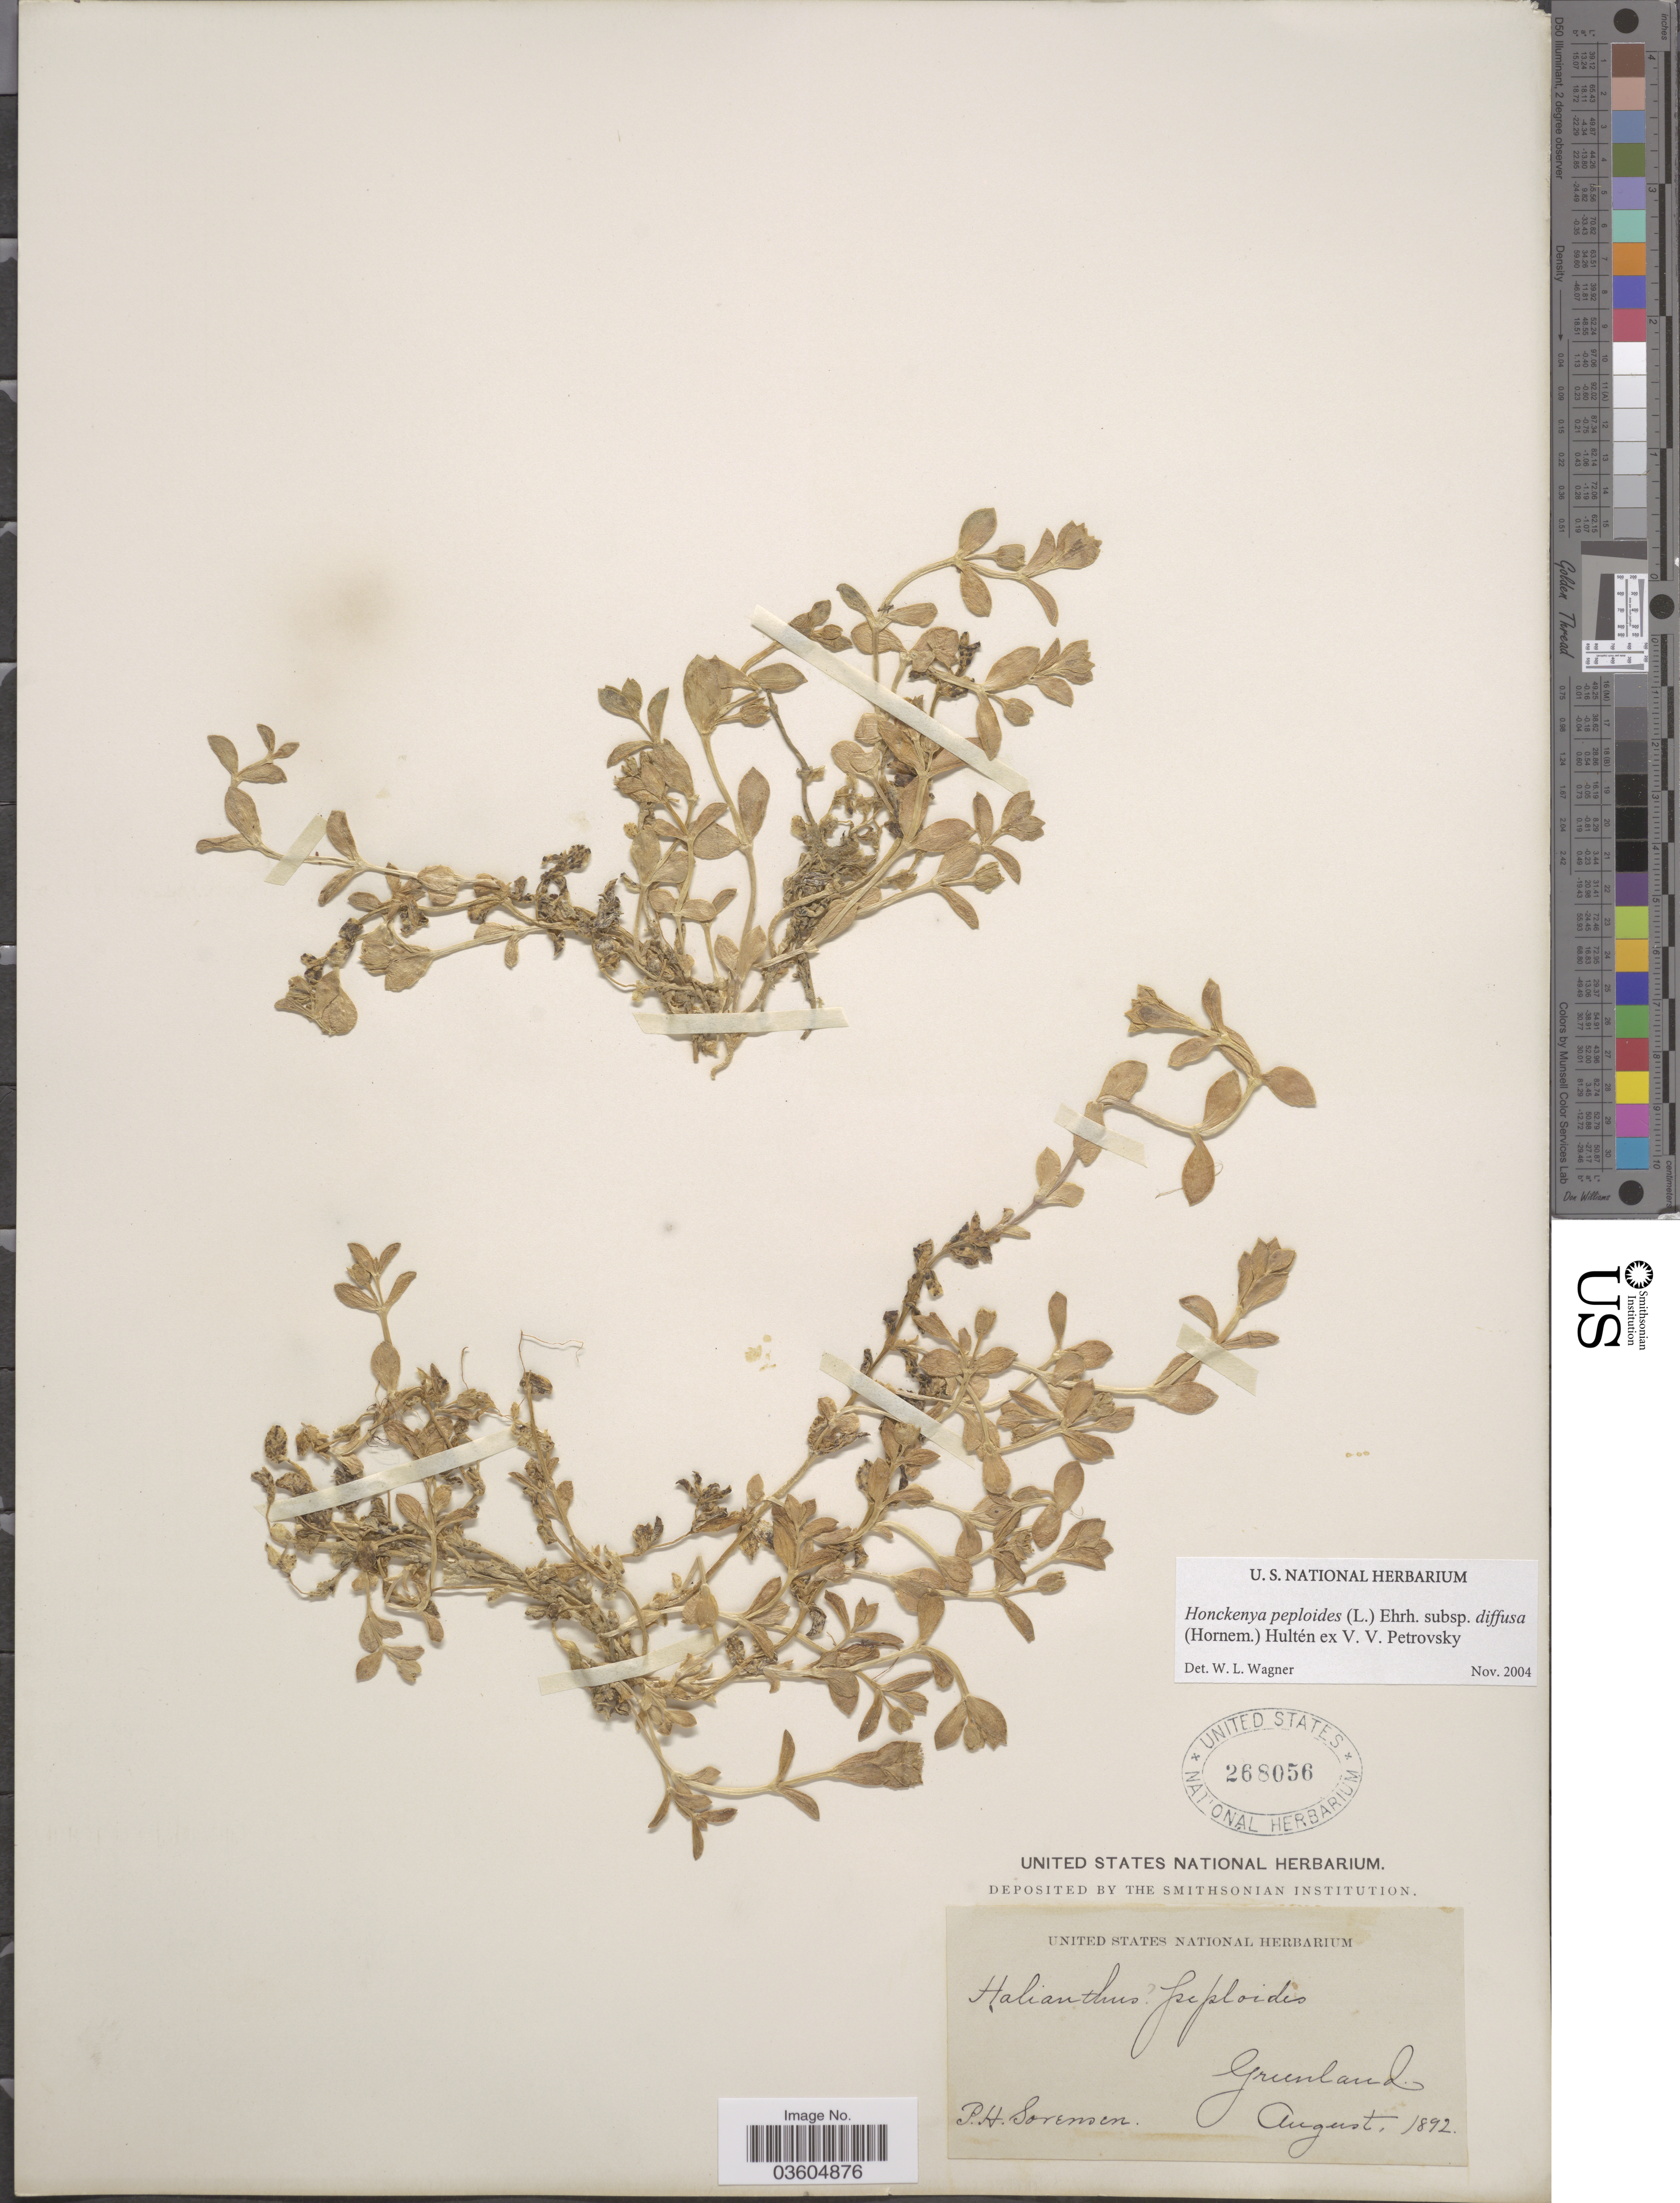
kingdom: Plantae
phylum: Tracheophyta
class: Magnoliopsida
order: Caryophyllales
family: Caryophyllaceae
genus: Honckenya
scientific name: Honckenya peploides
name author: (L.) Ehrh.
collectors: P. Sorensen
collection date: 1892-08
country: Greenland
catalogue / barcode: US 268056